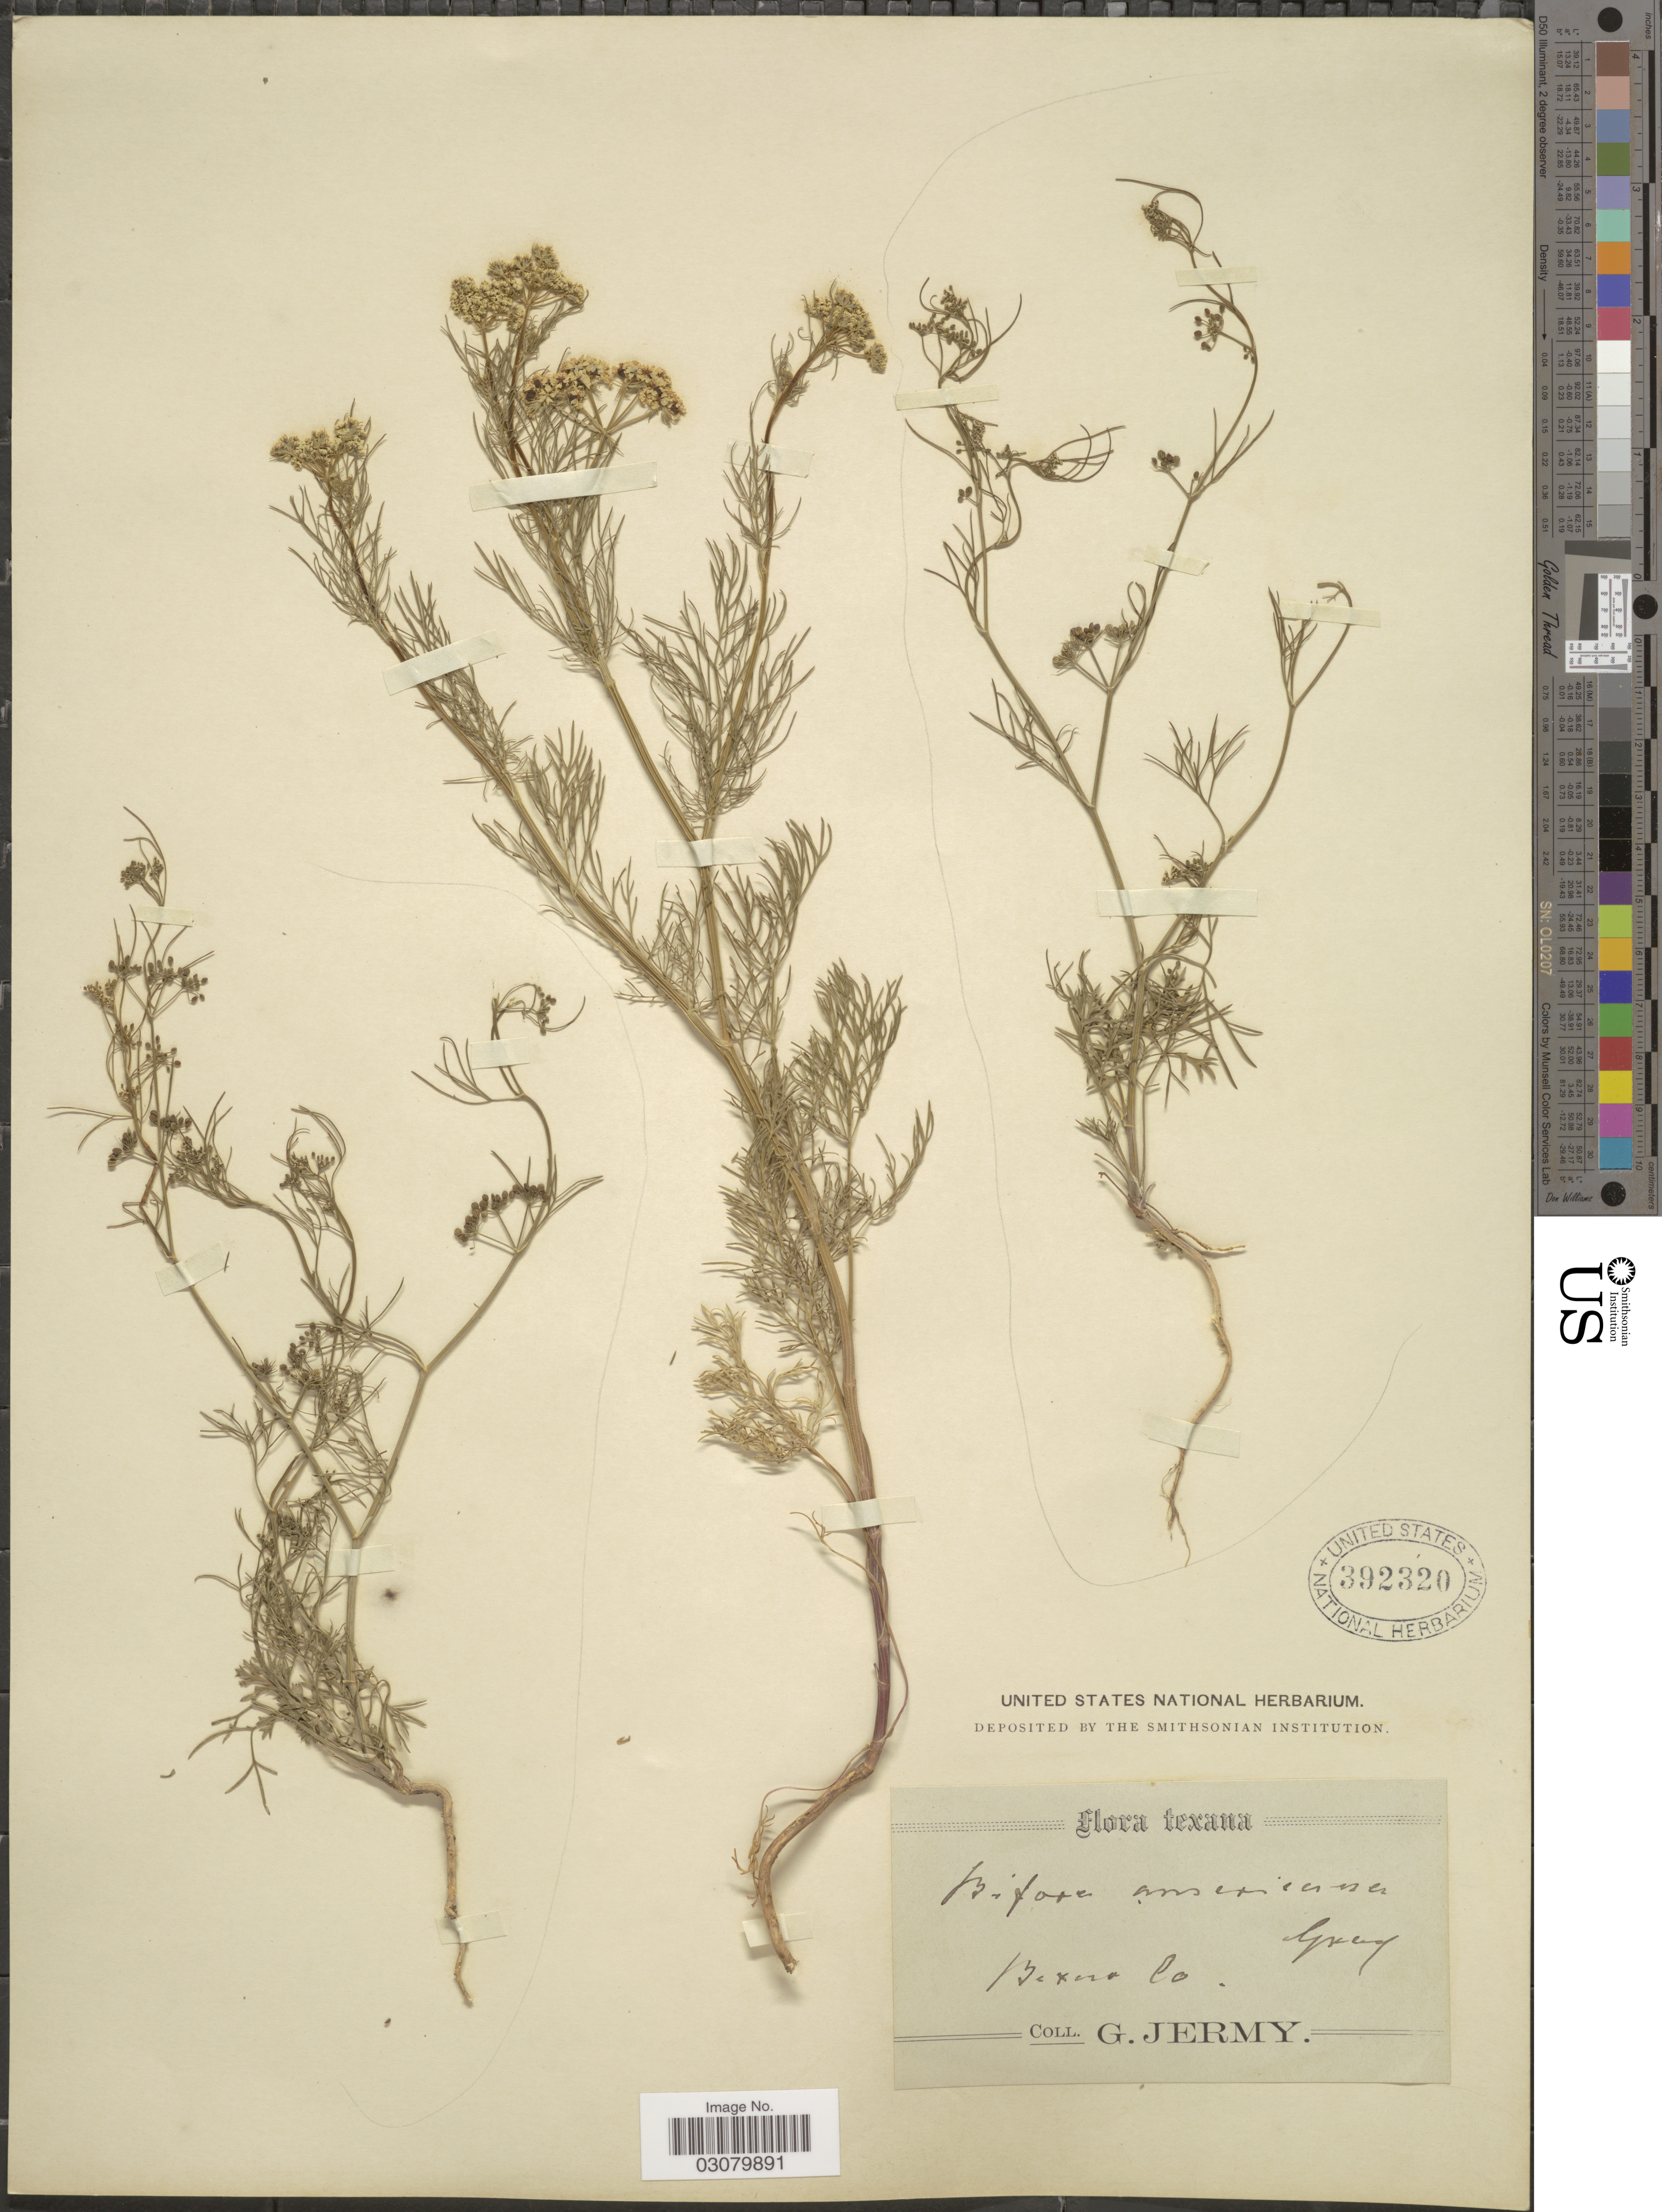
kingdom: Plantae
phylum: Tracheophyta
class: Magnoliopsida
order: Apiales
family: Apiaceae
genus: Bifora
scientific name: Bifora americana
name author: (DC.) Benth. & Hook. f. ex S. Watson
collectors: G. Jermy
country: United States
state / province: Texas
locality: Bexar Co.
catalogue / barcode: US 392320